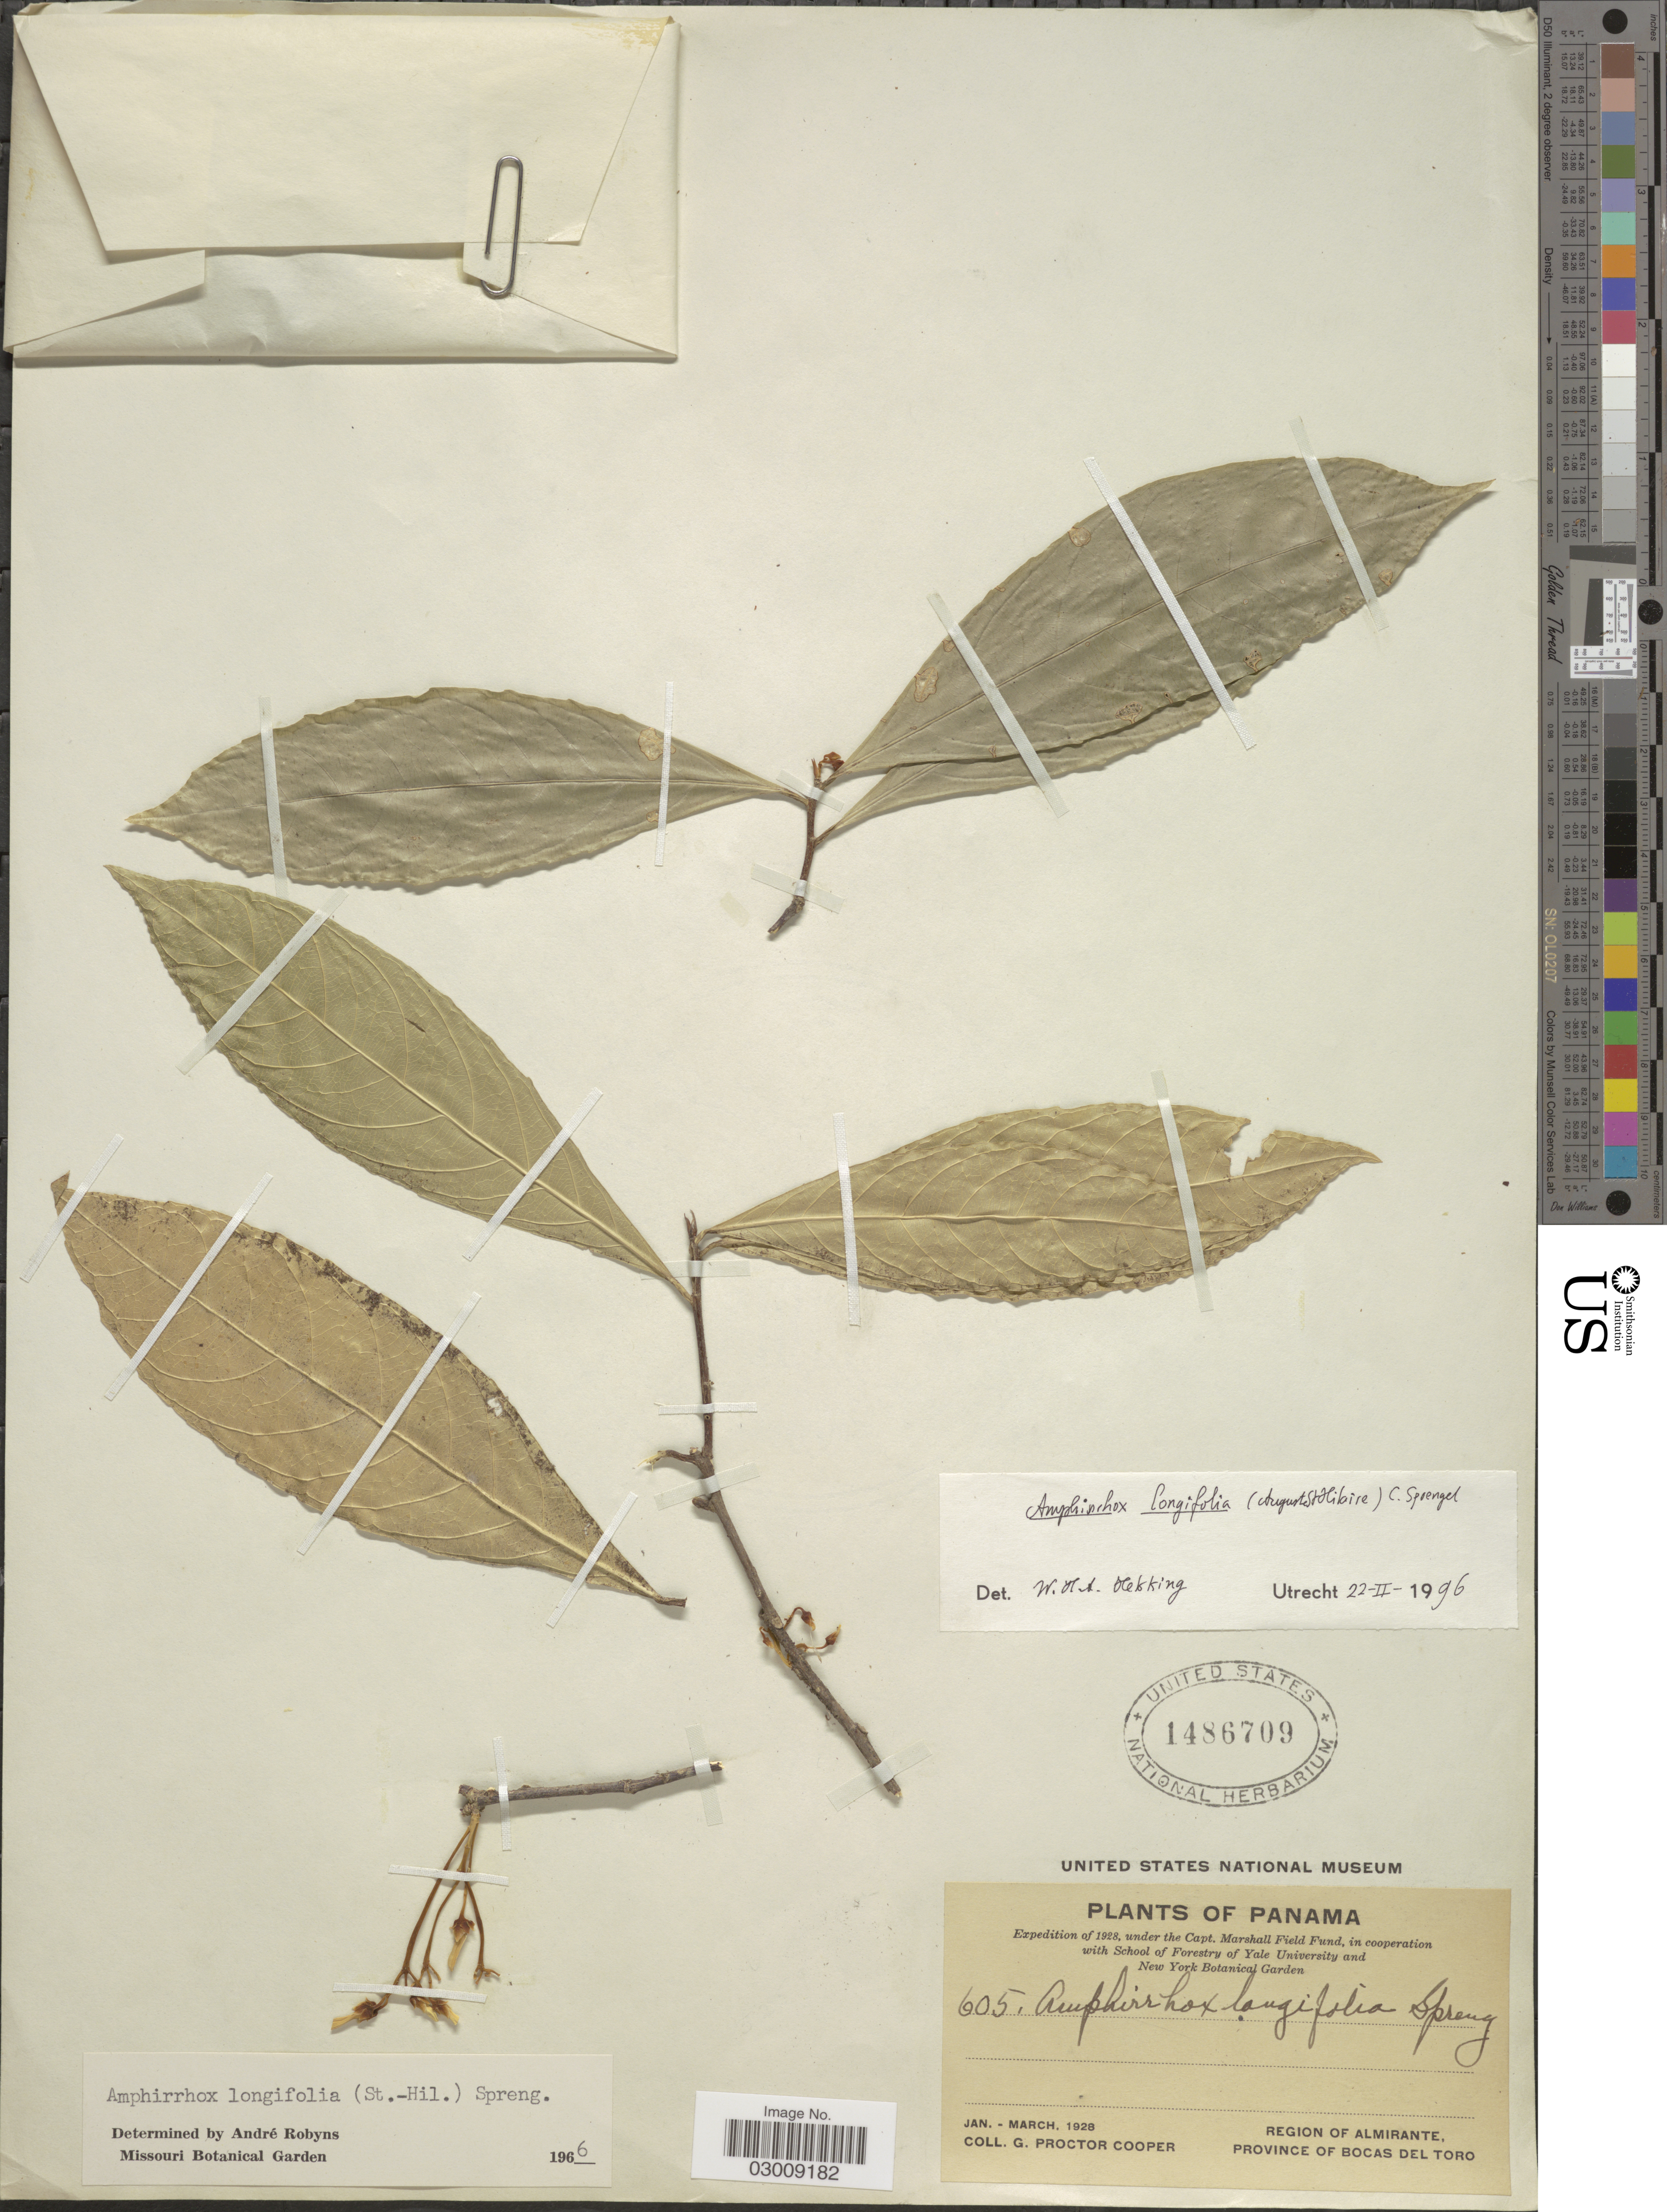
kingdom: Plantae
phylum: Tracheophyta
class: Magnoliopsida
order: Malpighiales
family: Violaceae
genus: Amphirrhox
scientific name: Amphirrhox longifolia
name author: (A. St.-Hil.) Spreng.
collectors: G. Cooper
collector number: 605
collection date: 1928-01/1928-03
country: Panama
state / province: Bocas del Toro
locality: Region of Almirante.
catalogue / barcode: US 1486709